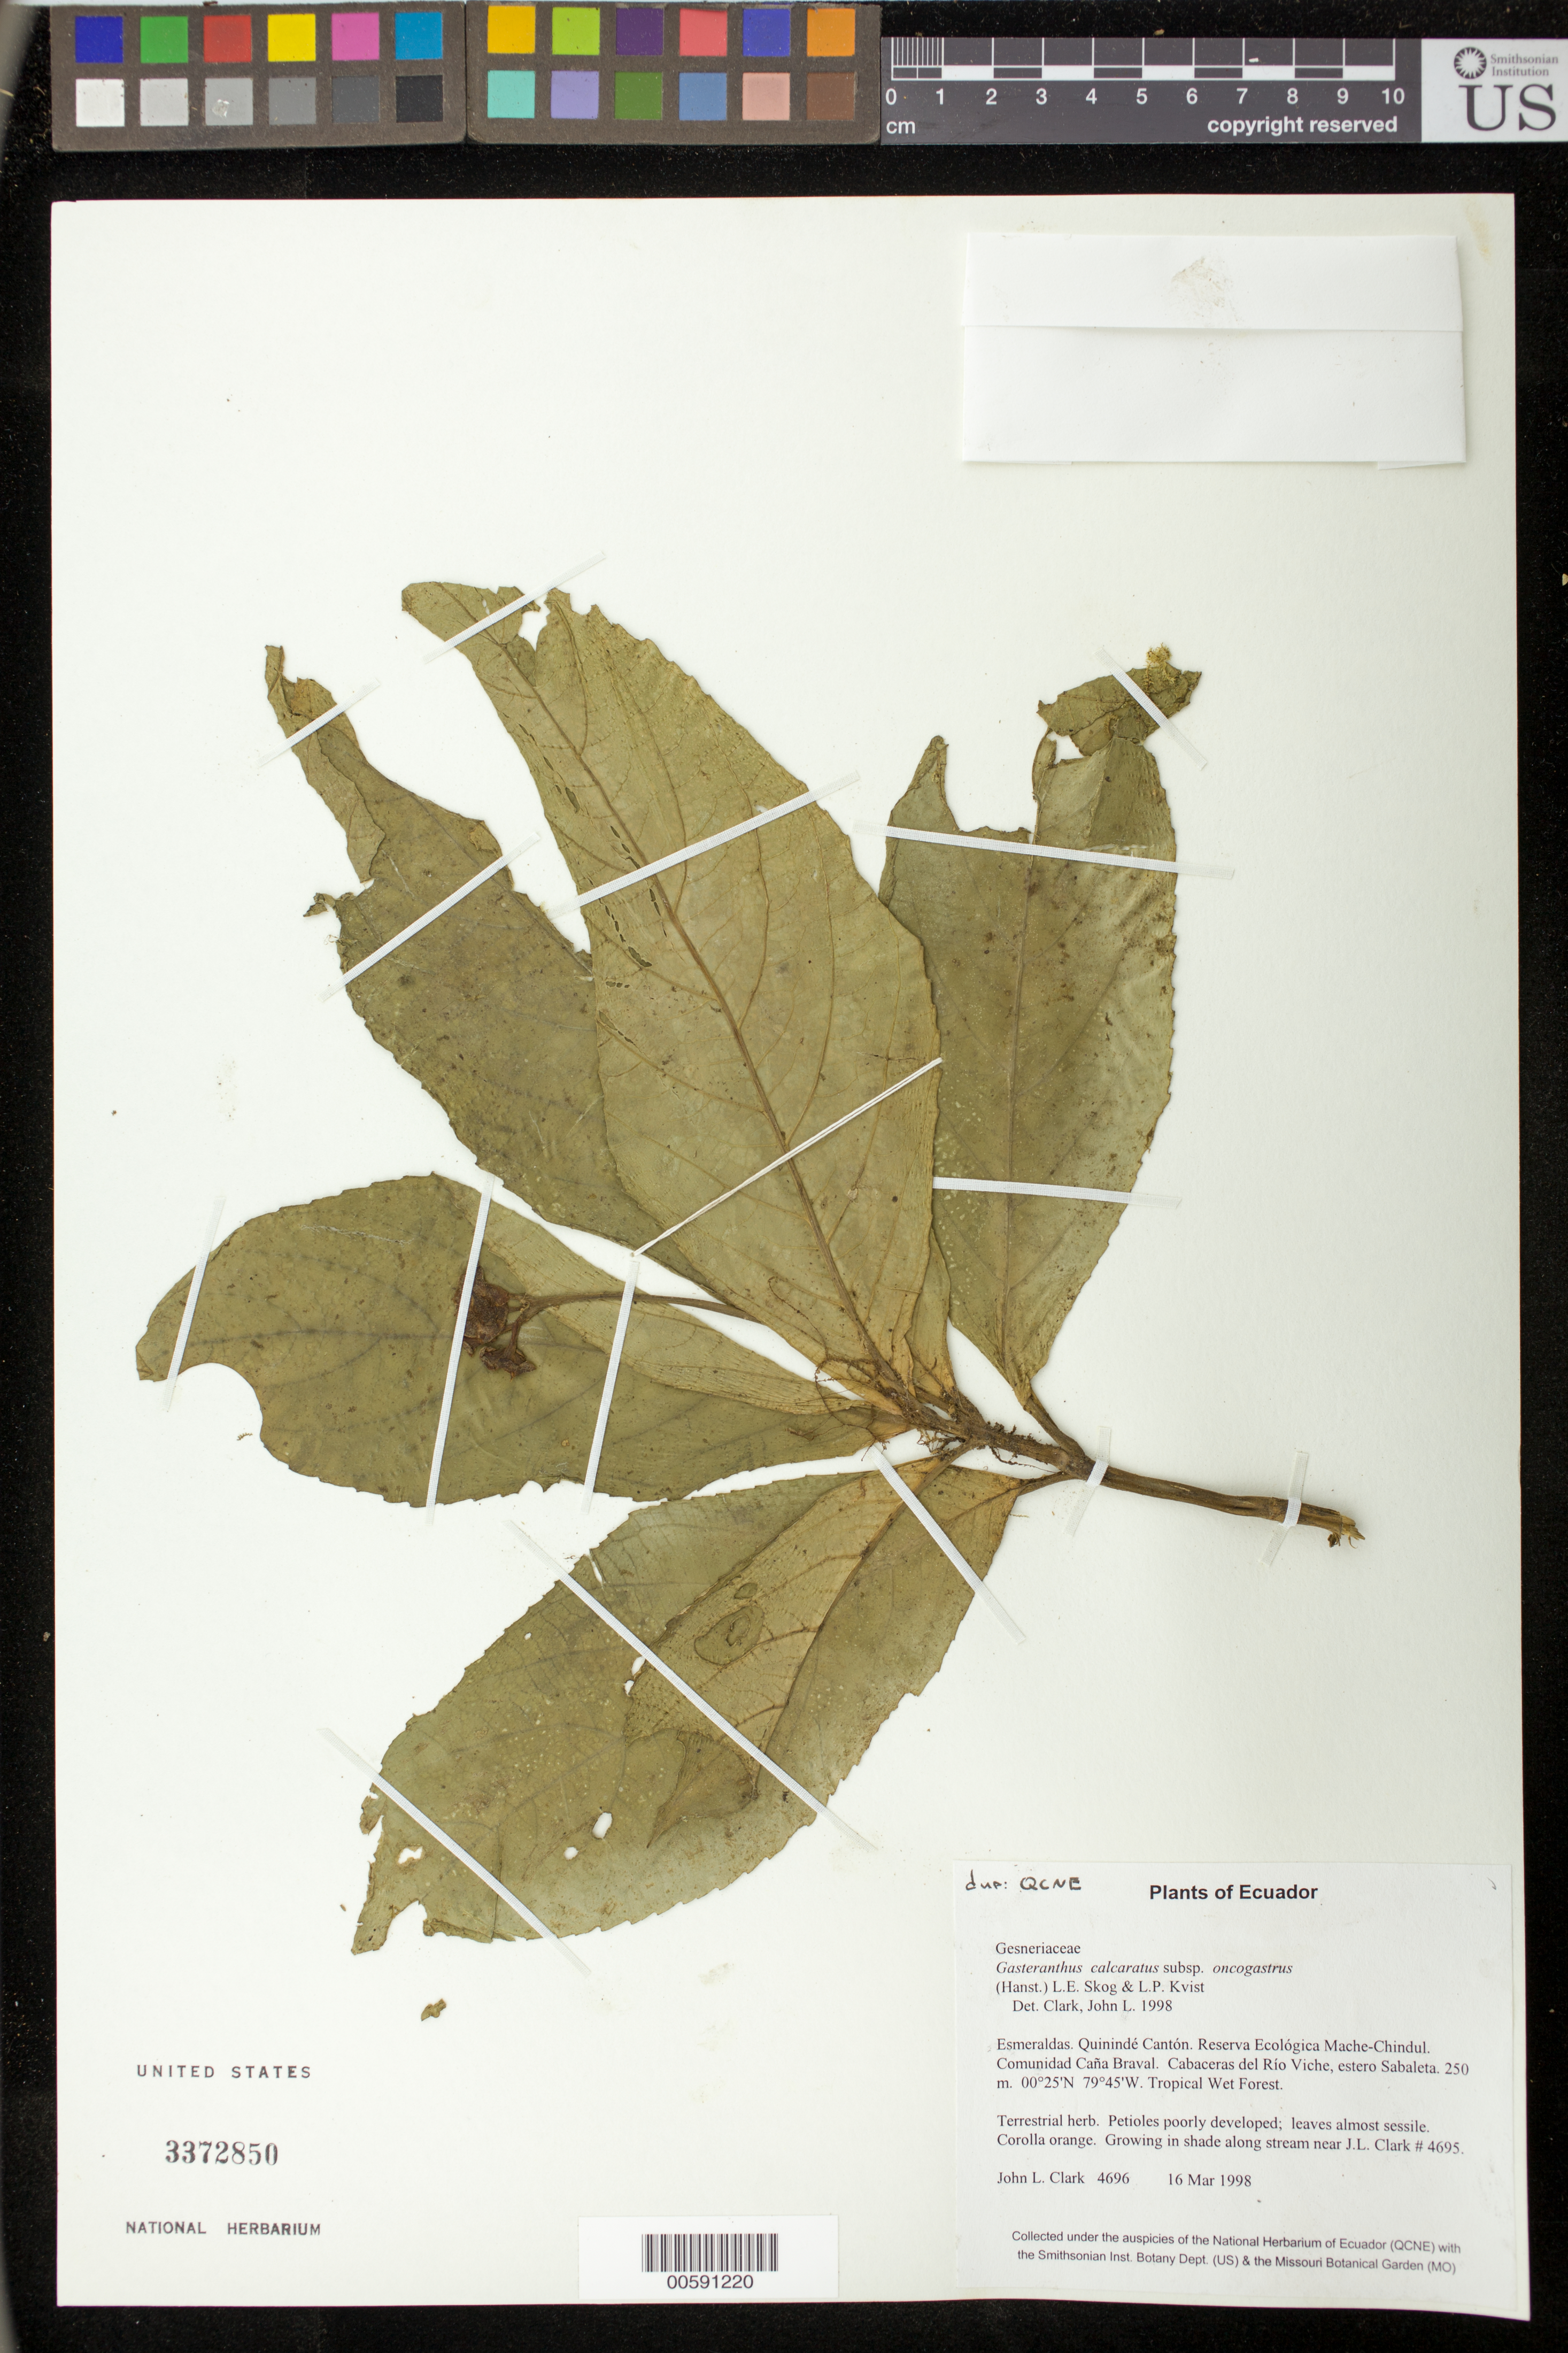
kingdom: Plantae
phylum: Tracheophyta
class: Magnoliopsida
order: Lamiales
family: Gesneriaceae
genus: Sinningia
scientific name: Sinningia incarnata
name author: (Aubl.) D.L. Denham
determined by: Clark, J. L., (SEL), The Marie Selby Botanical Garden (UNITED STATES)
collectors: J. L. Clark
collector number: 4696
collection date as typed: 16 Mar 1998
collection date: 1998-03-16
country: Ecuador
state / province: Esmeraldas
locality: Quinindé Cantón. Reserva Ecológica Mache-Chindul. Comunidad Caña Braval. Cabaceras del Río Viche, estero Sabaleta.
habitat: Tropical Wet Forest. Growing in shade along stream near J.L. Clark # 4695.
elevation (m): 250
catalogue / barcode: US 3372850